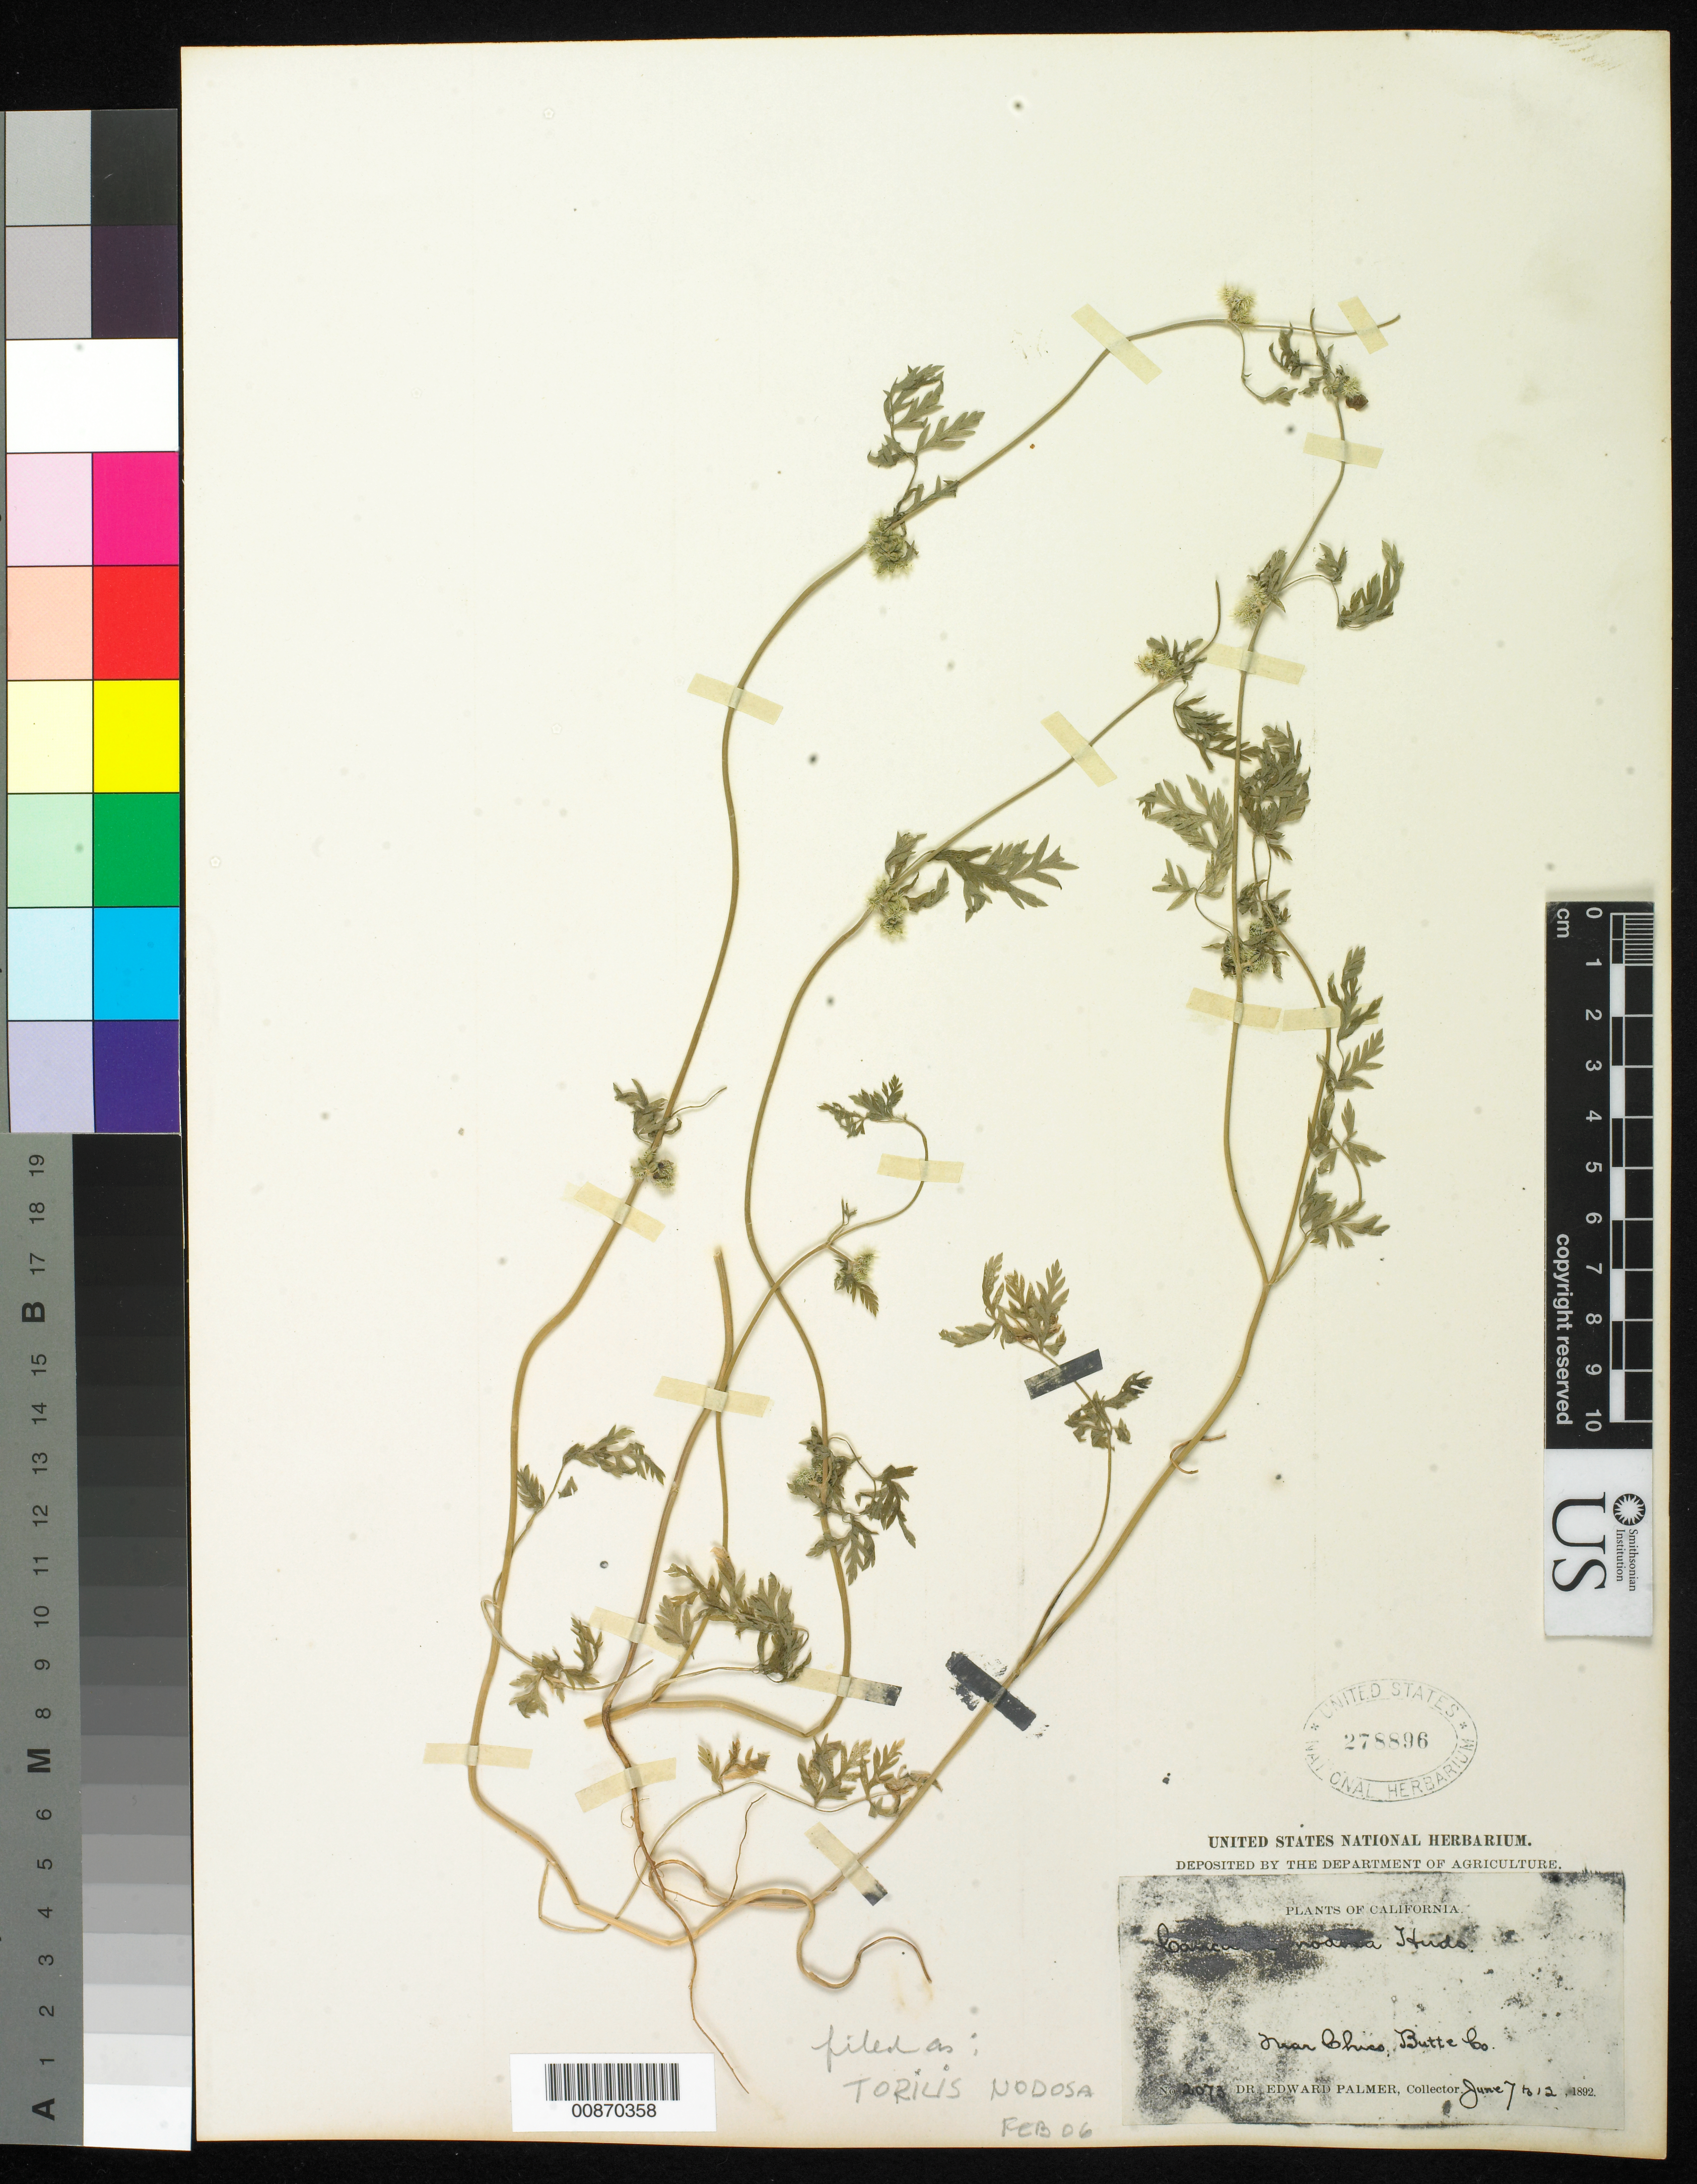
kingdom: Plantae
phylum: Tracheophyta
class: Magnoliopsida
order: Apiales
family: Apiaceae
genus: Torilis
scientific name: Torilis nodosa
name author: (L.) Gaertn.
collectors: E. Palmer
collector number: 2073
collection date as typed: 07 Jun 1892 to 12 Jun 1892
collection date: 1892-06-07/1892-06-12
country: United States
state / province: California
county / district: Butte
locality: Near Chico, Butte County, California.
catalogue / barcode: US 278896